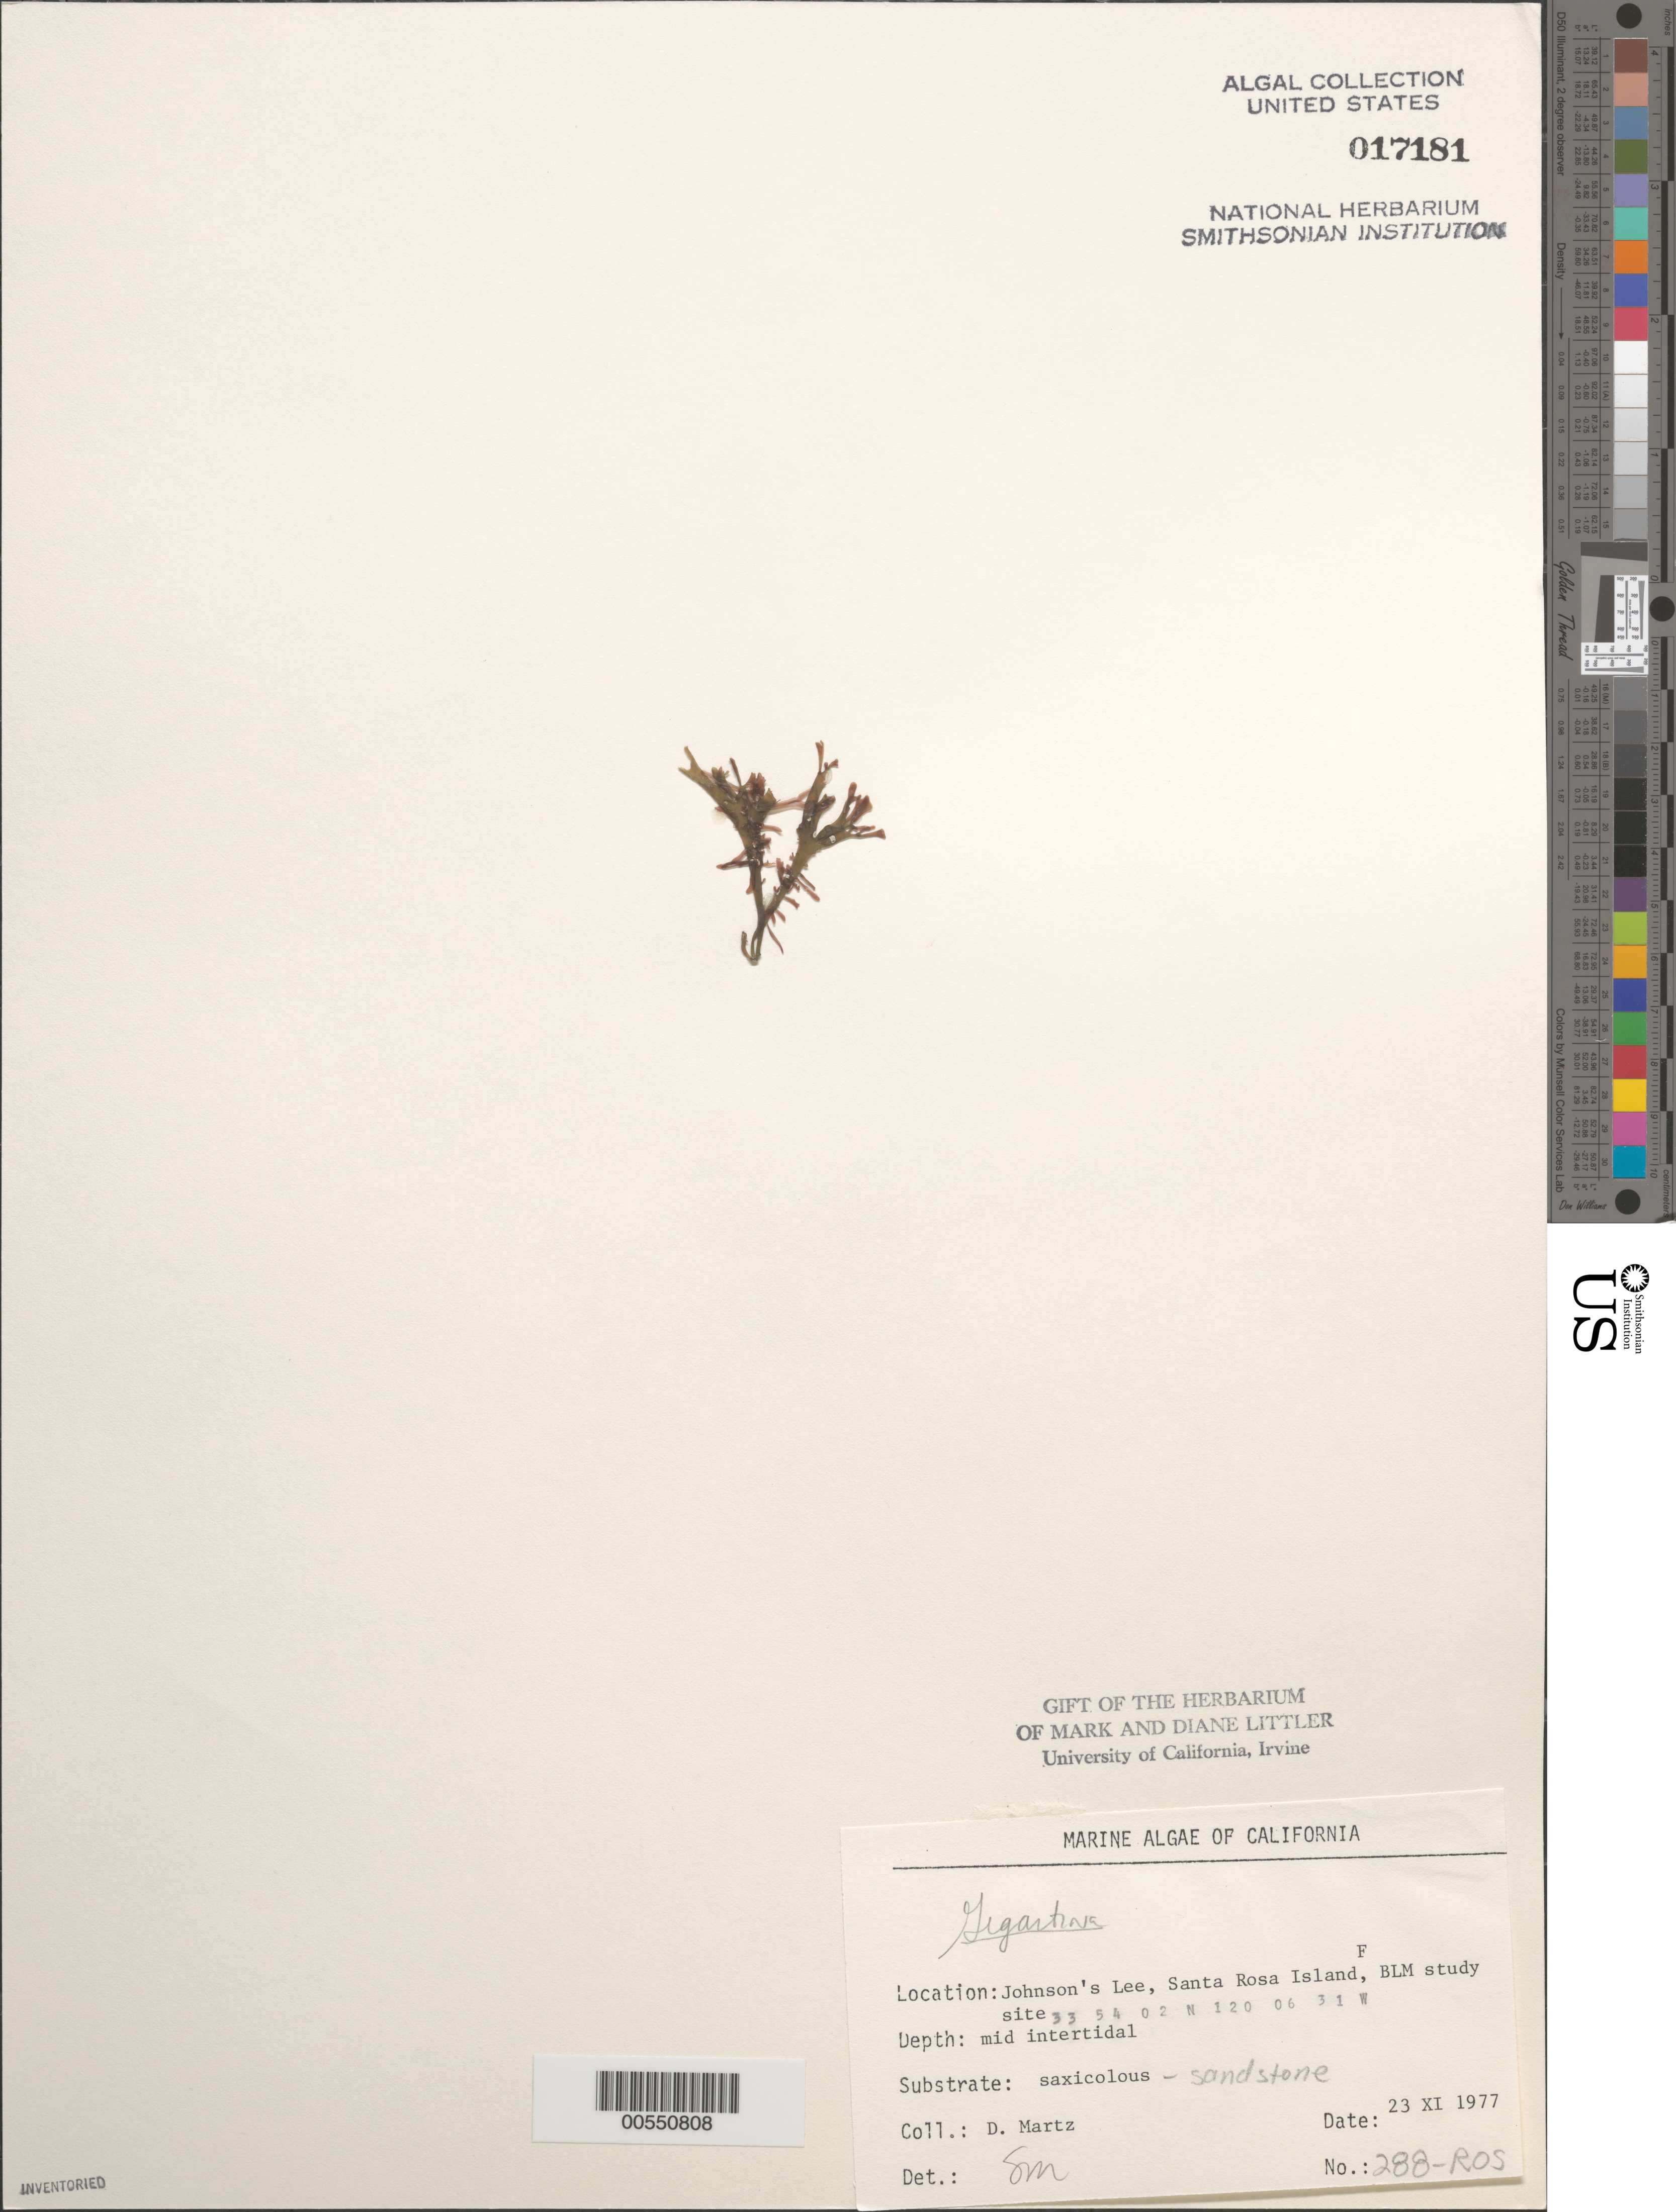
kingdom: Plantae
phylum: Rhodophyta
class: Florideophyceae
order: Gigartinales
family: Gigartinaceae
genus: Gigartina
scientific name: Gigartina sp.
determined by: Murray, S. N.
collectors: D. Martz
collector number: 288-ros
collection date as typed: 23 Nov 1977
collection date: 1977-11-23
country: United States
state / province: California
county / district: Santa Barbara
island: Santa Rosa Island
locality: Johnson's Lee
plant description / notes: BLM-SOCALBIGHT Rocky Intertidal Survey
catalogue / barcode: US 17181